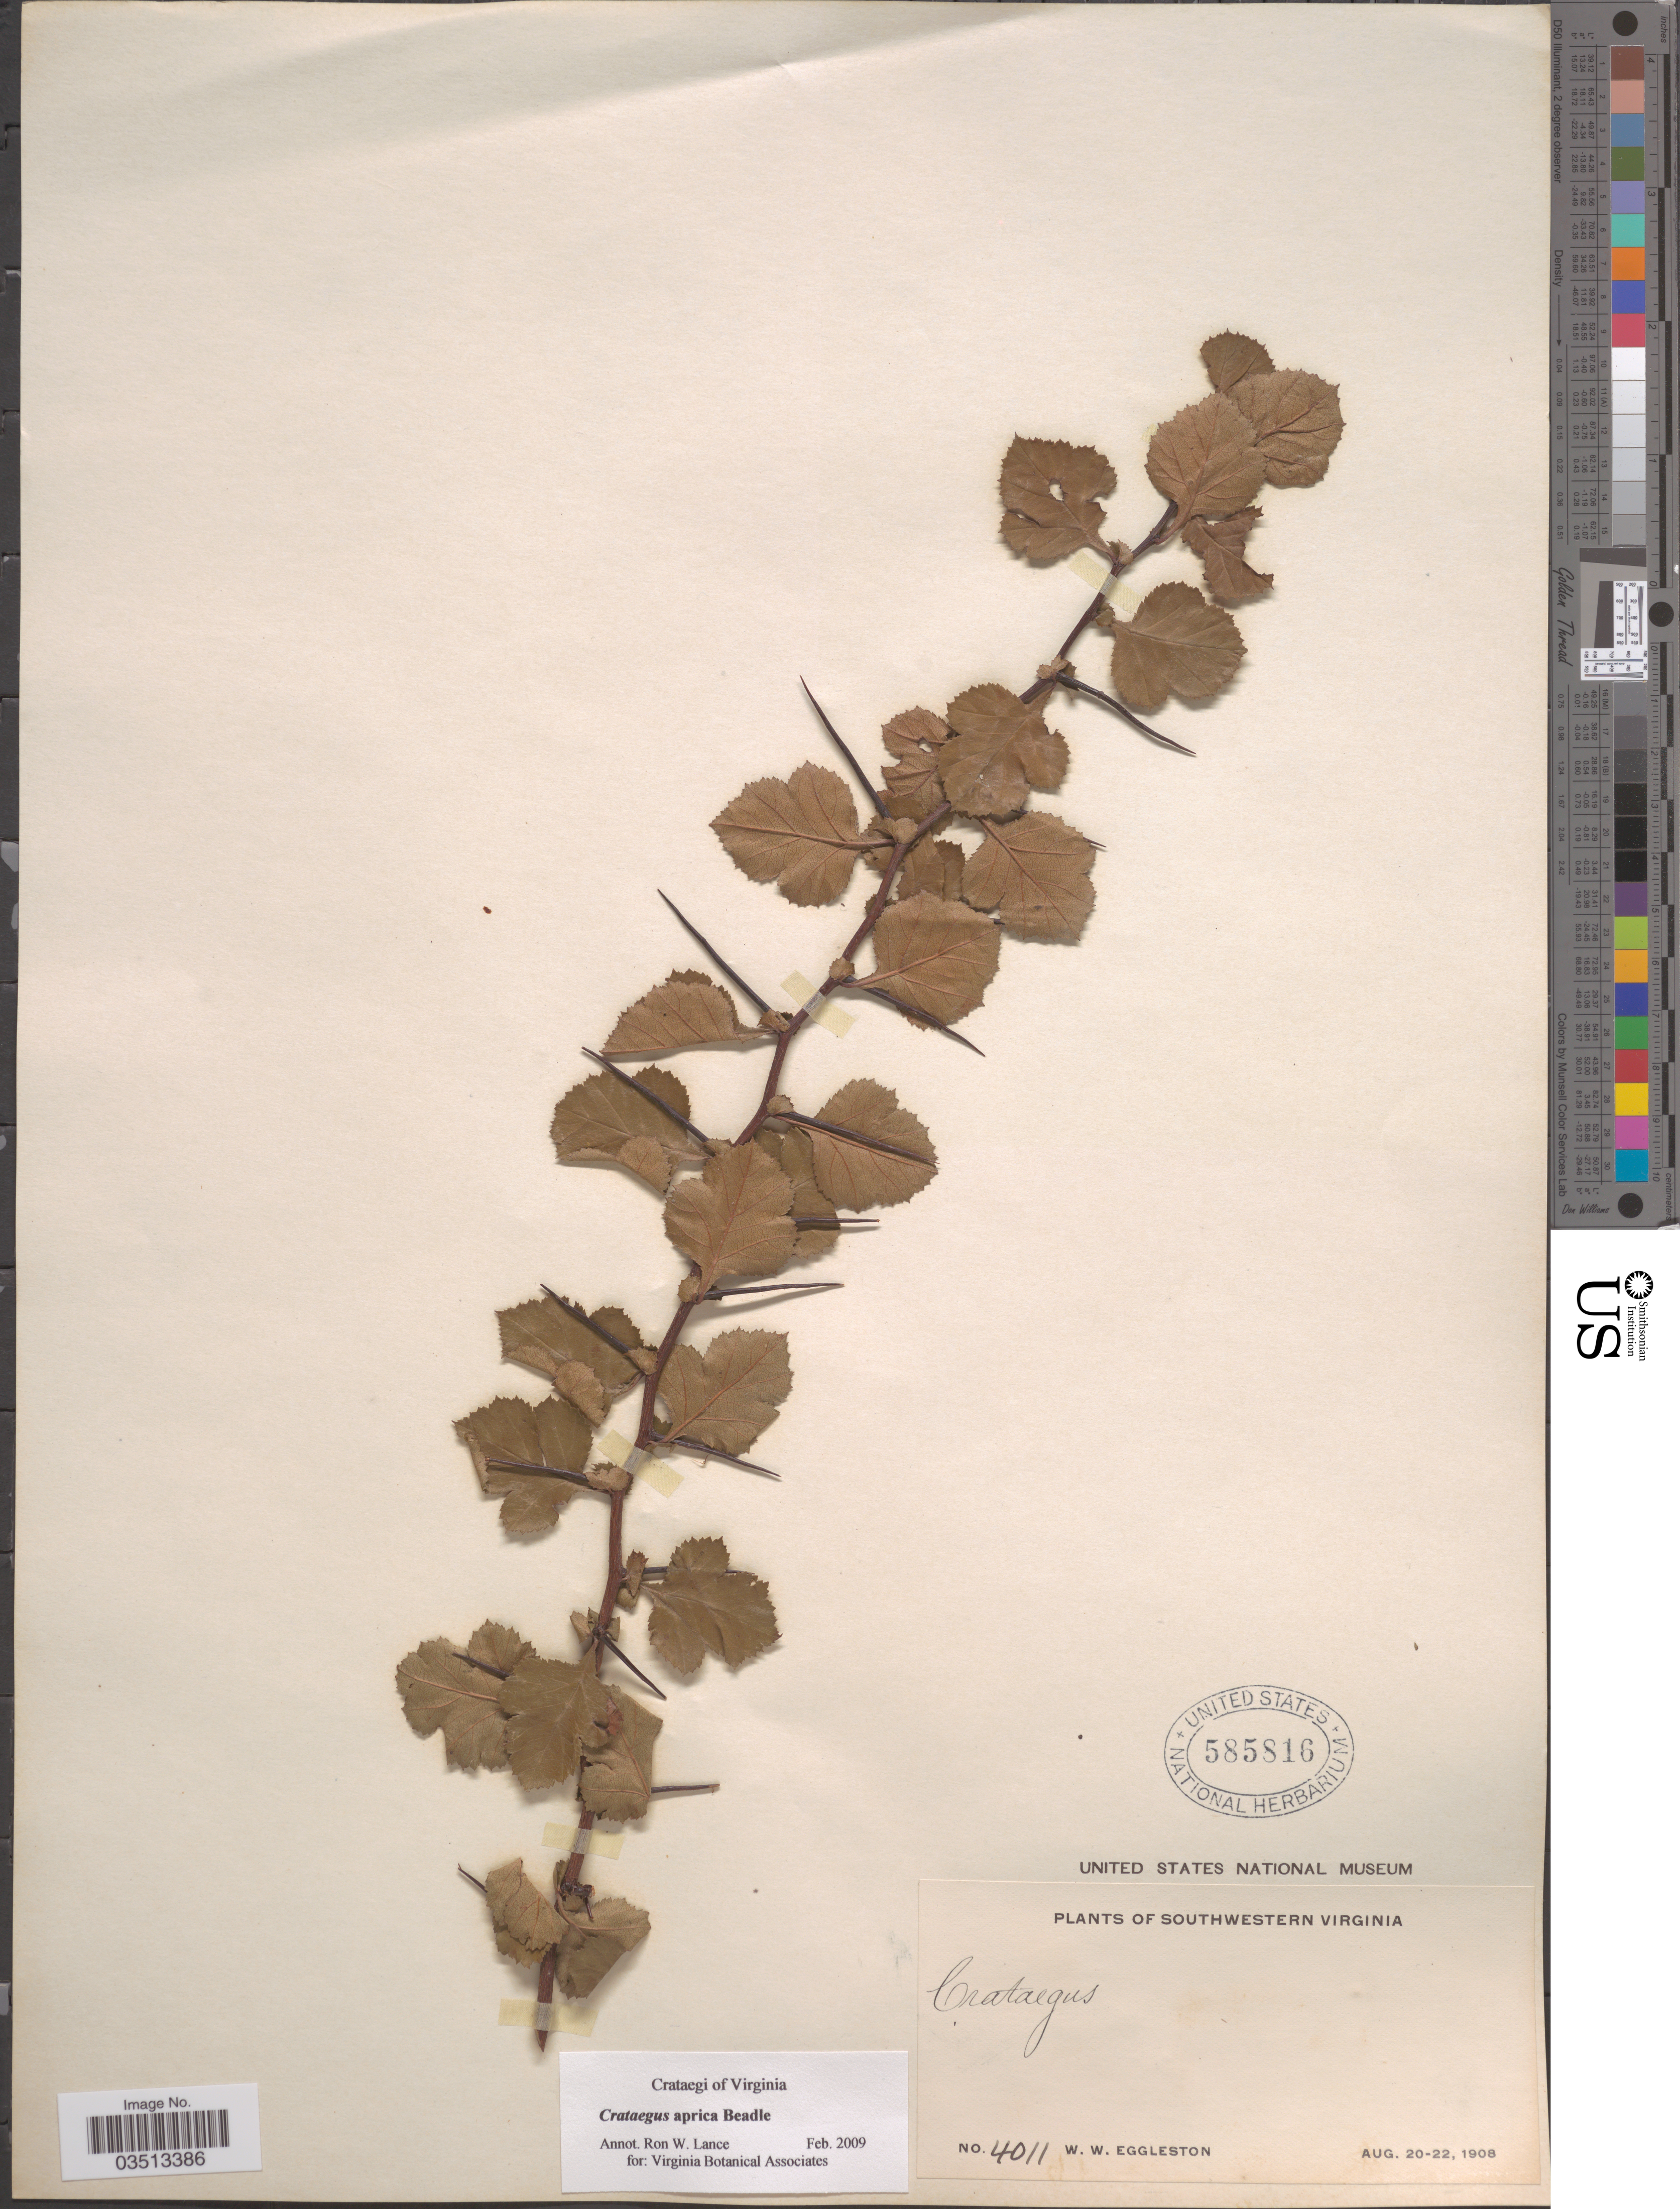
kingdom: Plantae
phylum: Tracheophyta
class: Magnoliopsida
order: Rosales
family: Rosaceae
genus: Crataegus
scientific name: Crataegus aprica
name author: Beadle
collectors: W. W. Eggleston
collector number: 4011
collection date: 1908-08-20/1908-08-22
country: United States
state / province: Virginia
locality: Southwestern Virginia.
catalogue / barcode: US 585816